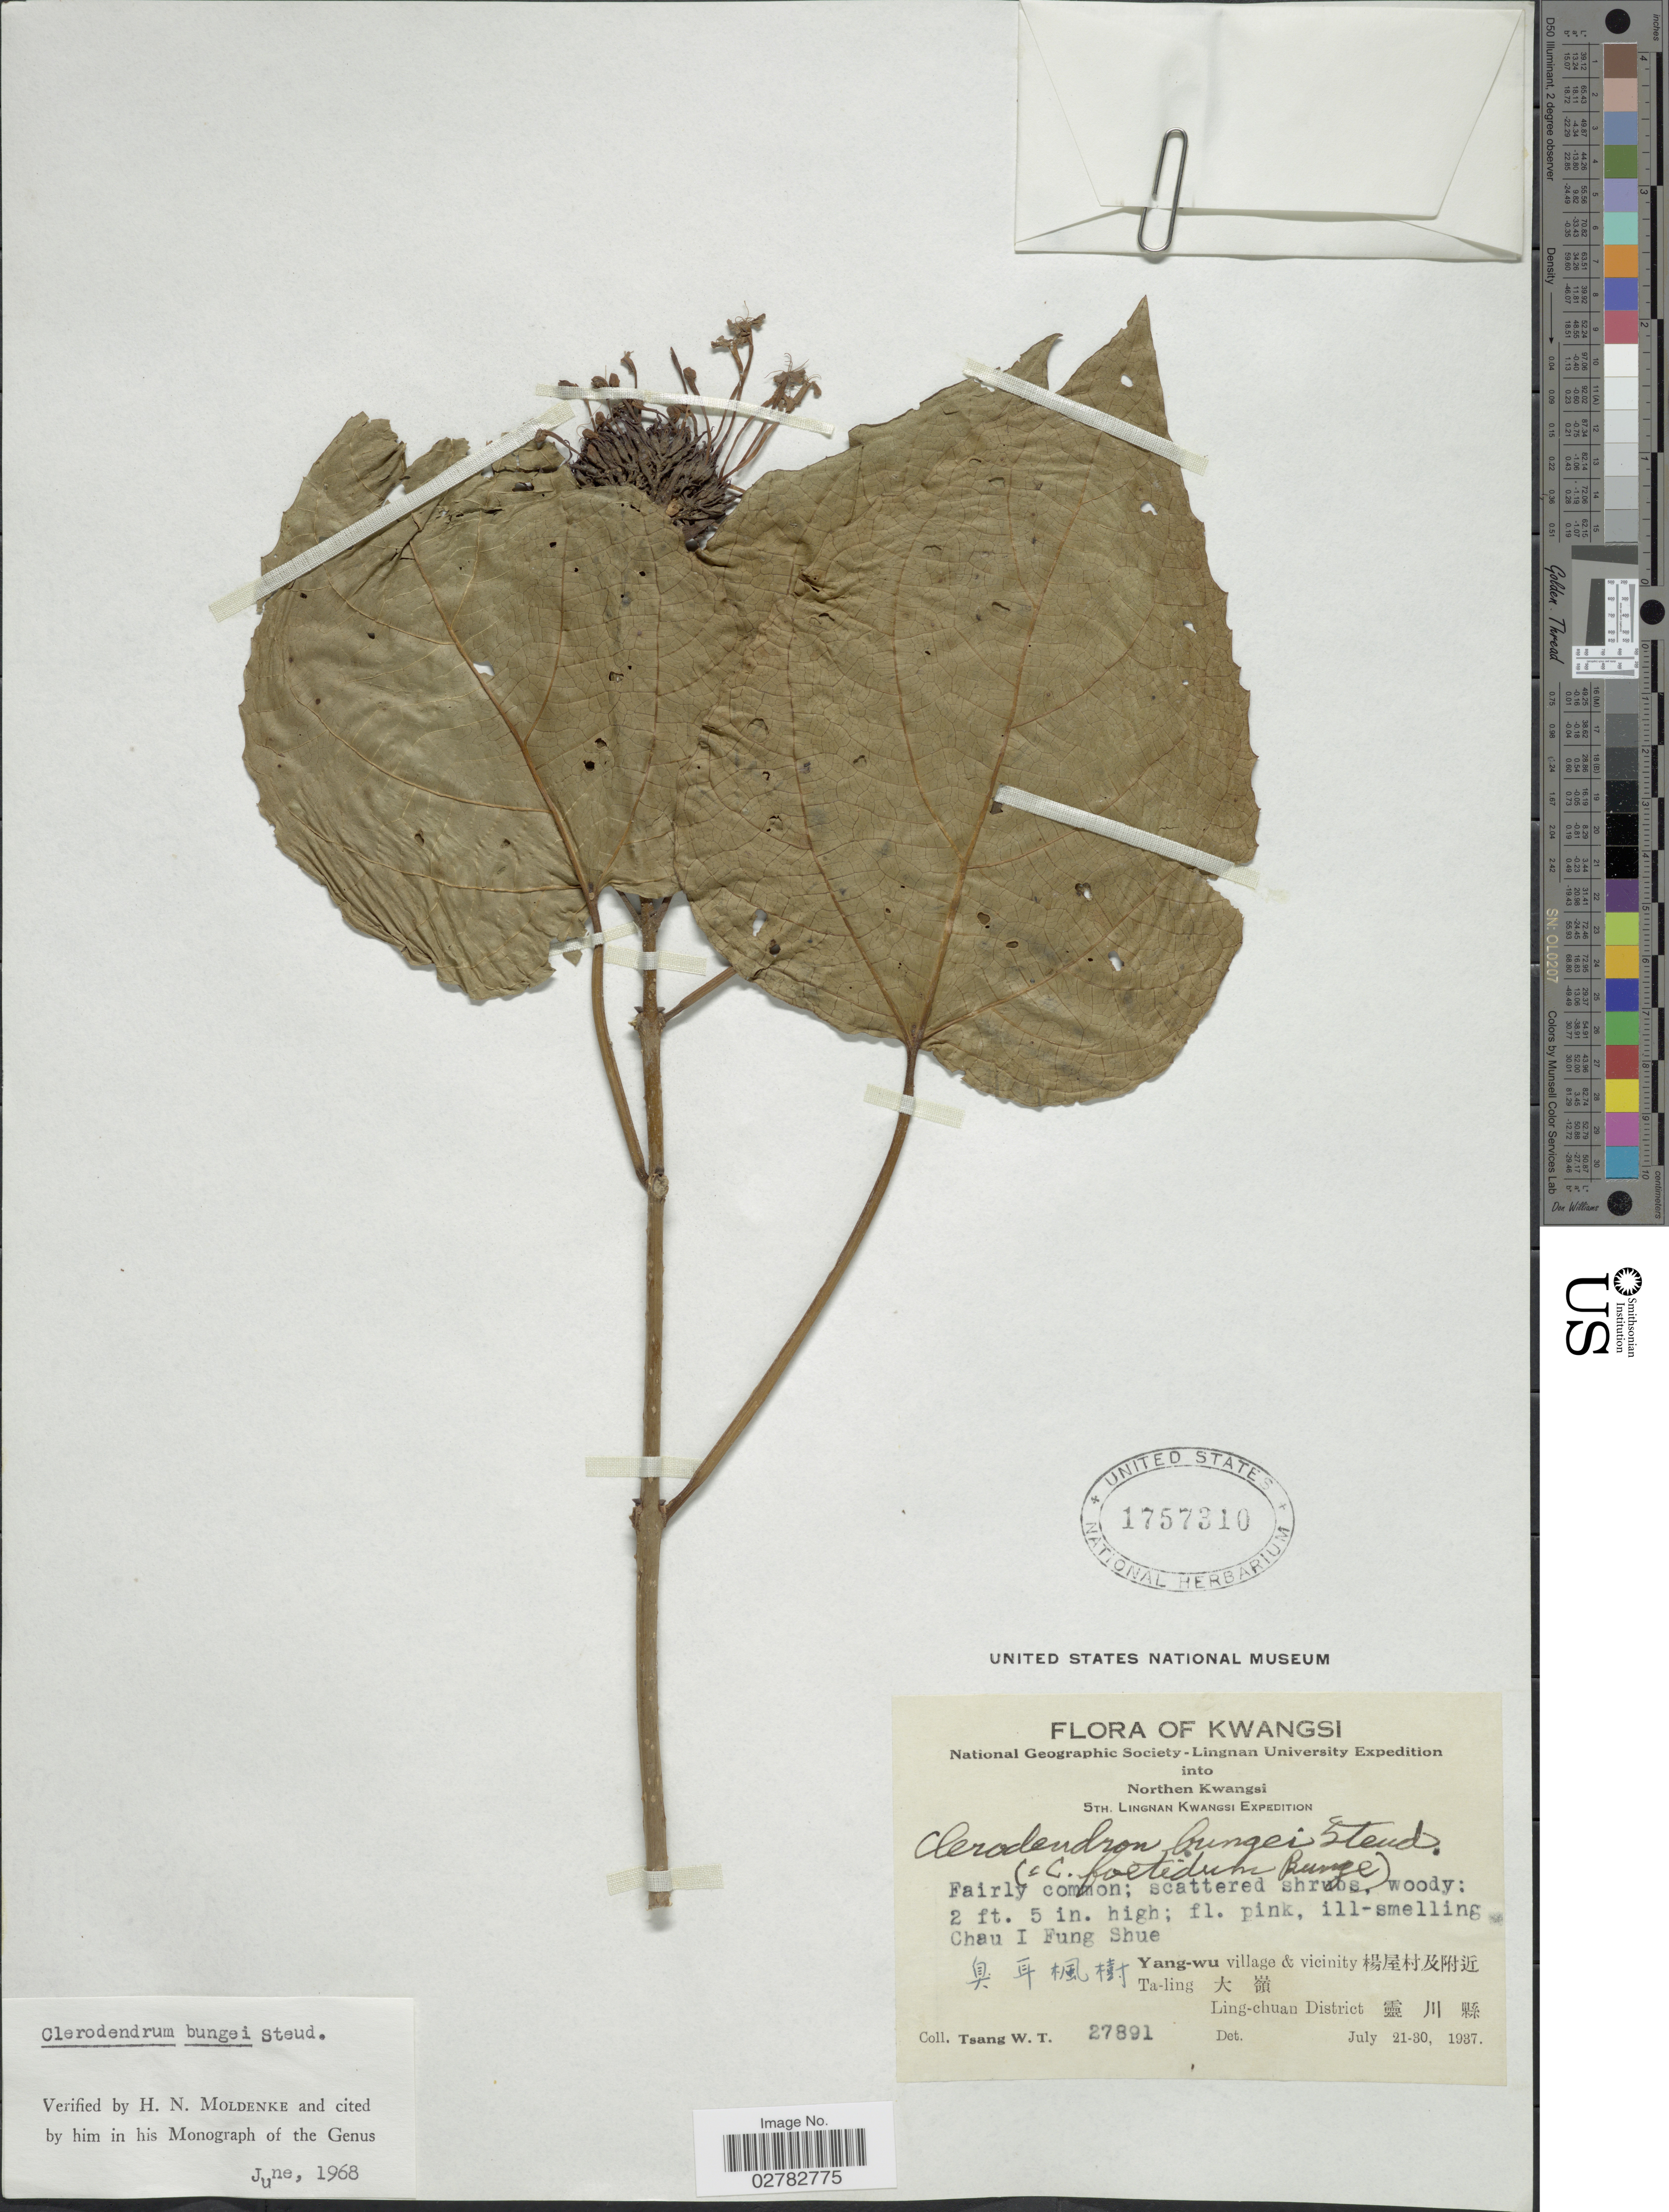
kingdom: Plantae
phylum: Tracheophyta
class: Magnoliopsida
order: Lamiales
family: Lamiaceae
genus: Clerodendrum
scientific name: Clerodendrum bungei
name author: Steud.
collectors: W. T. Tsang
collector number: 27891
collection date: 1937-07-21/1937-07-30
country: China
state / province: Guangxi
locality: Kwangsi.Northern Kwangsi. Chau I Fung Shue. Yang-wu village & vicinity . Tai-ling . Ling-chuan District .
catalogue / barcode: US 1757310